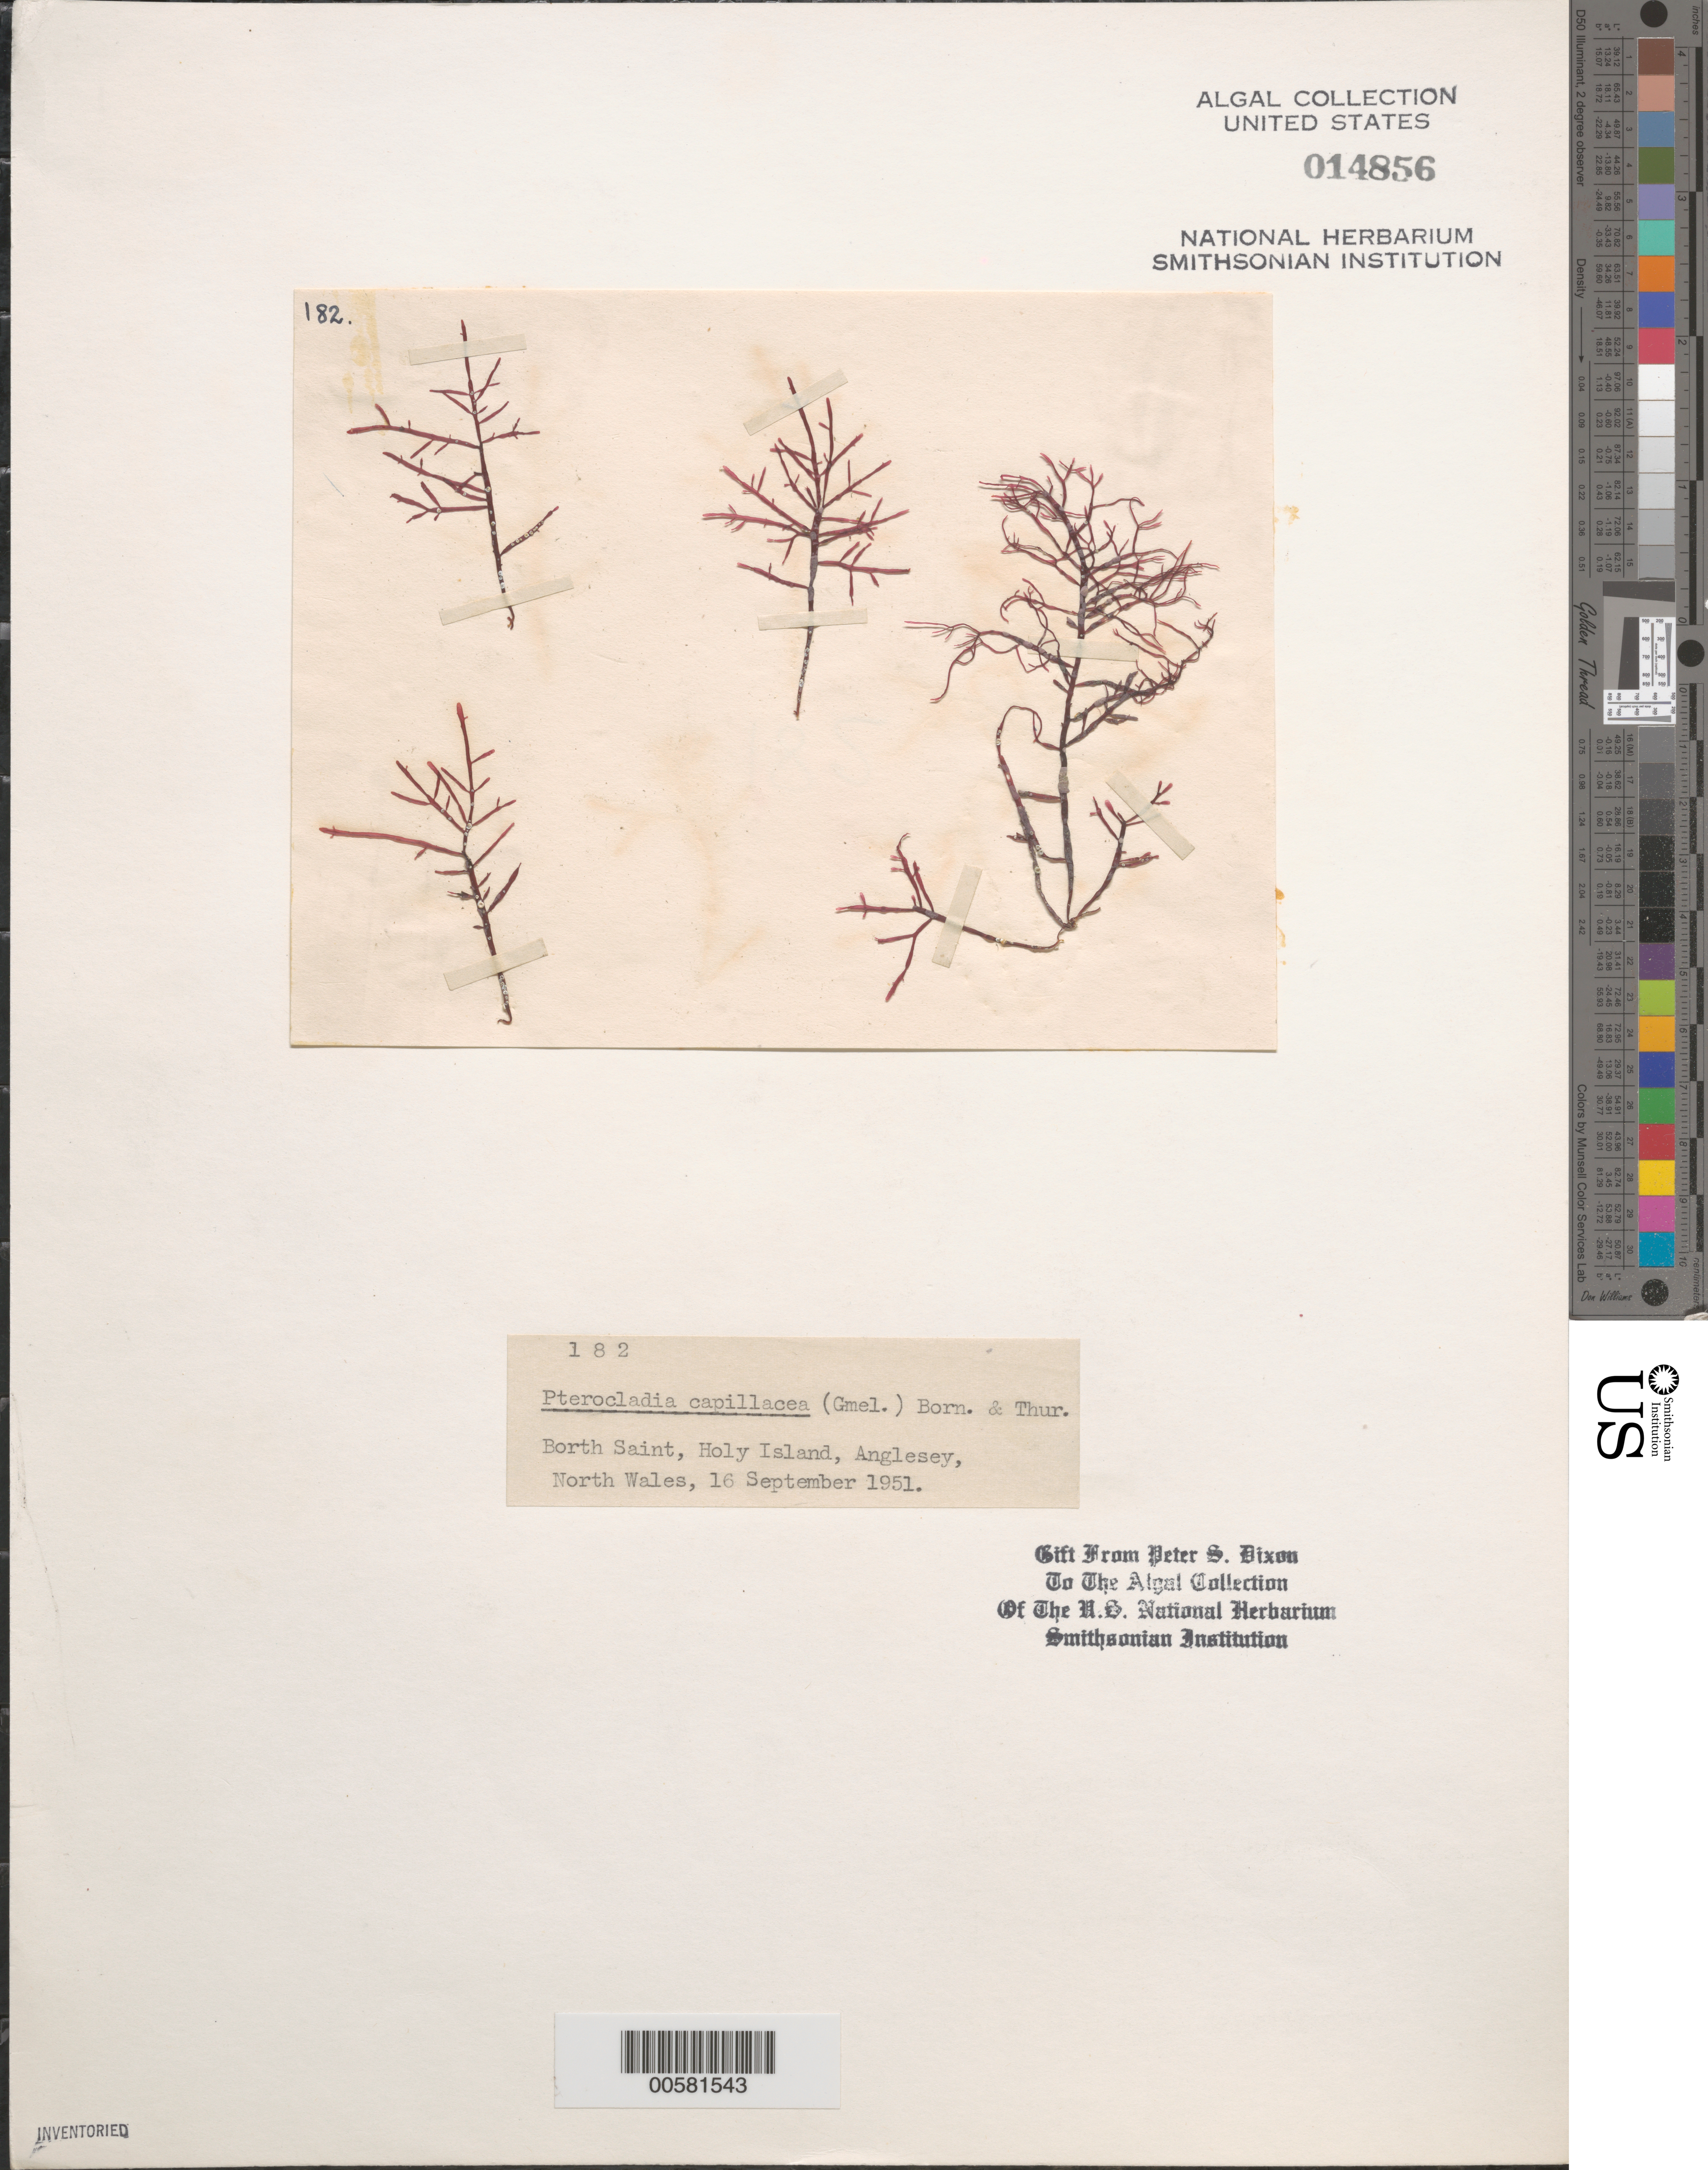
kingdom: Plantae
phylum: Rhodophyta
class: Florideophyceae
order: Gelidiales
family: Pterocladiaceae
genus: Pterocladiella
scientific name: Pterocladiella capillacea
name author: (S.G. Gmel.) Santelices & Hommers.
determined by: Algae name updating Project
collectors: P. S. Dixon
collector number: PSD 182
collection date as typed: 16 Sep 1951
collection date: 1951-09-16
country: United Kingdom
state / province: Wales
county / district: Gwynedd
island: Anglesey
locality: Borth Saint, Holy Island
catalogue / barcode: US 14856